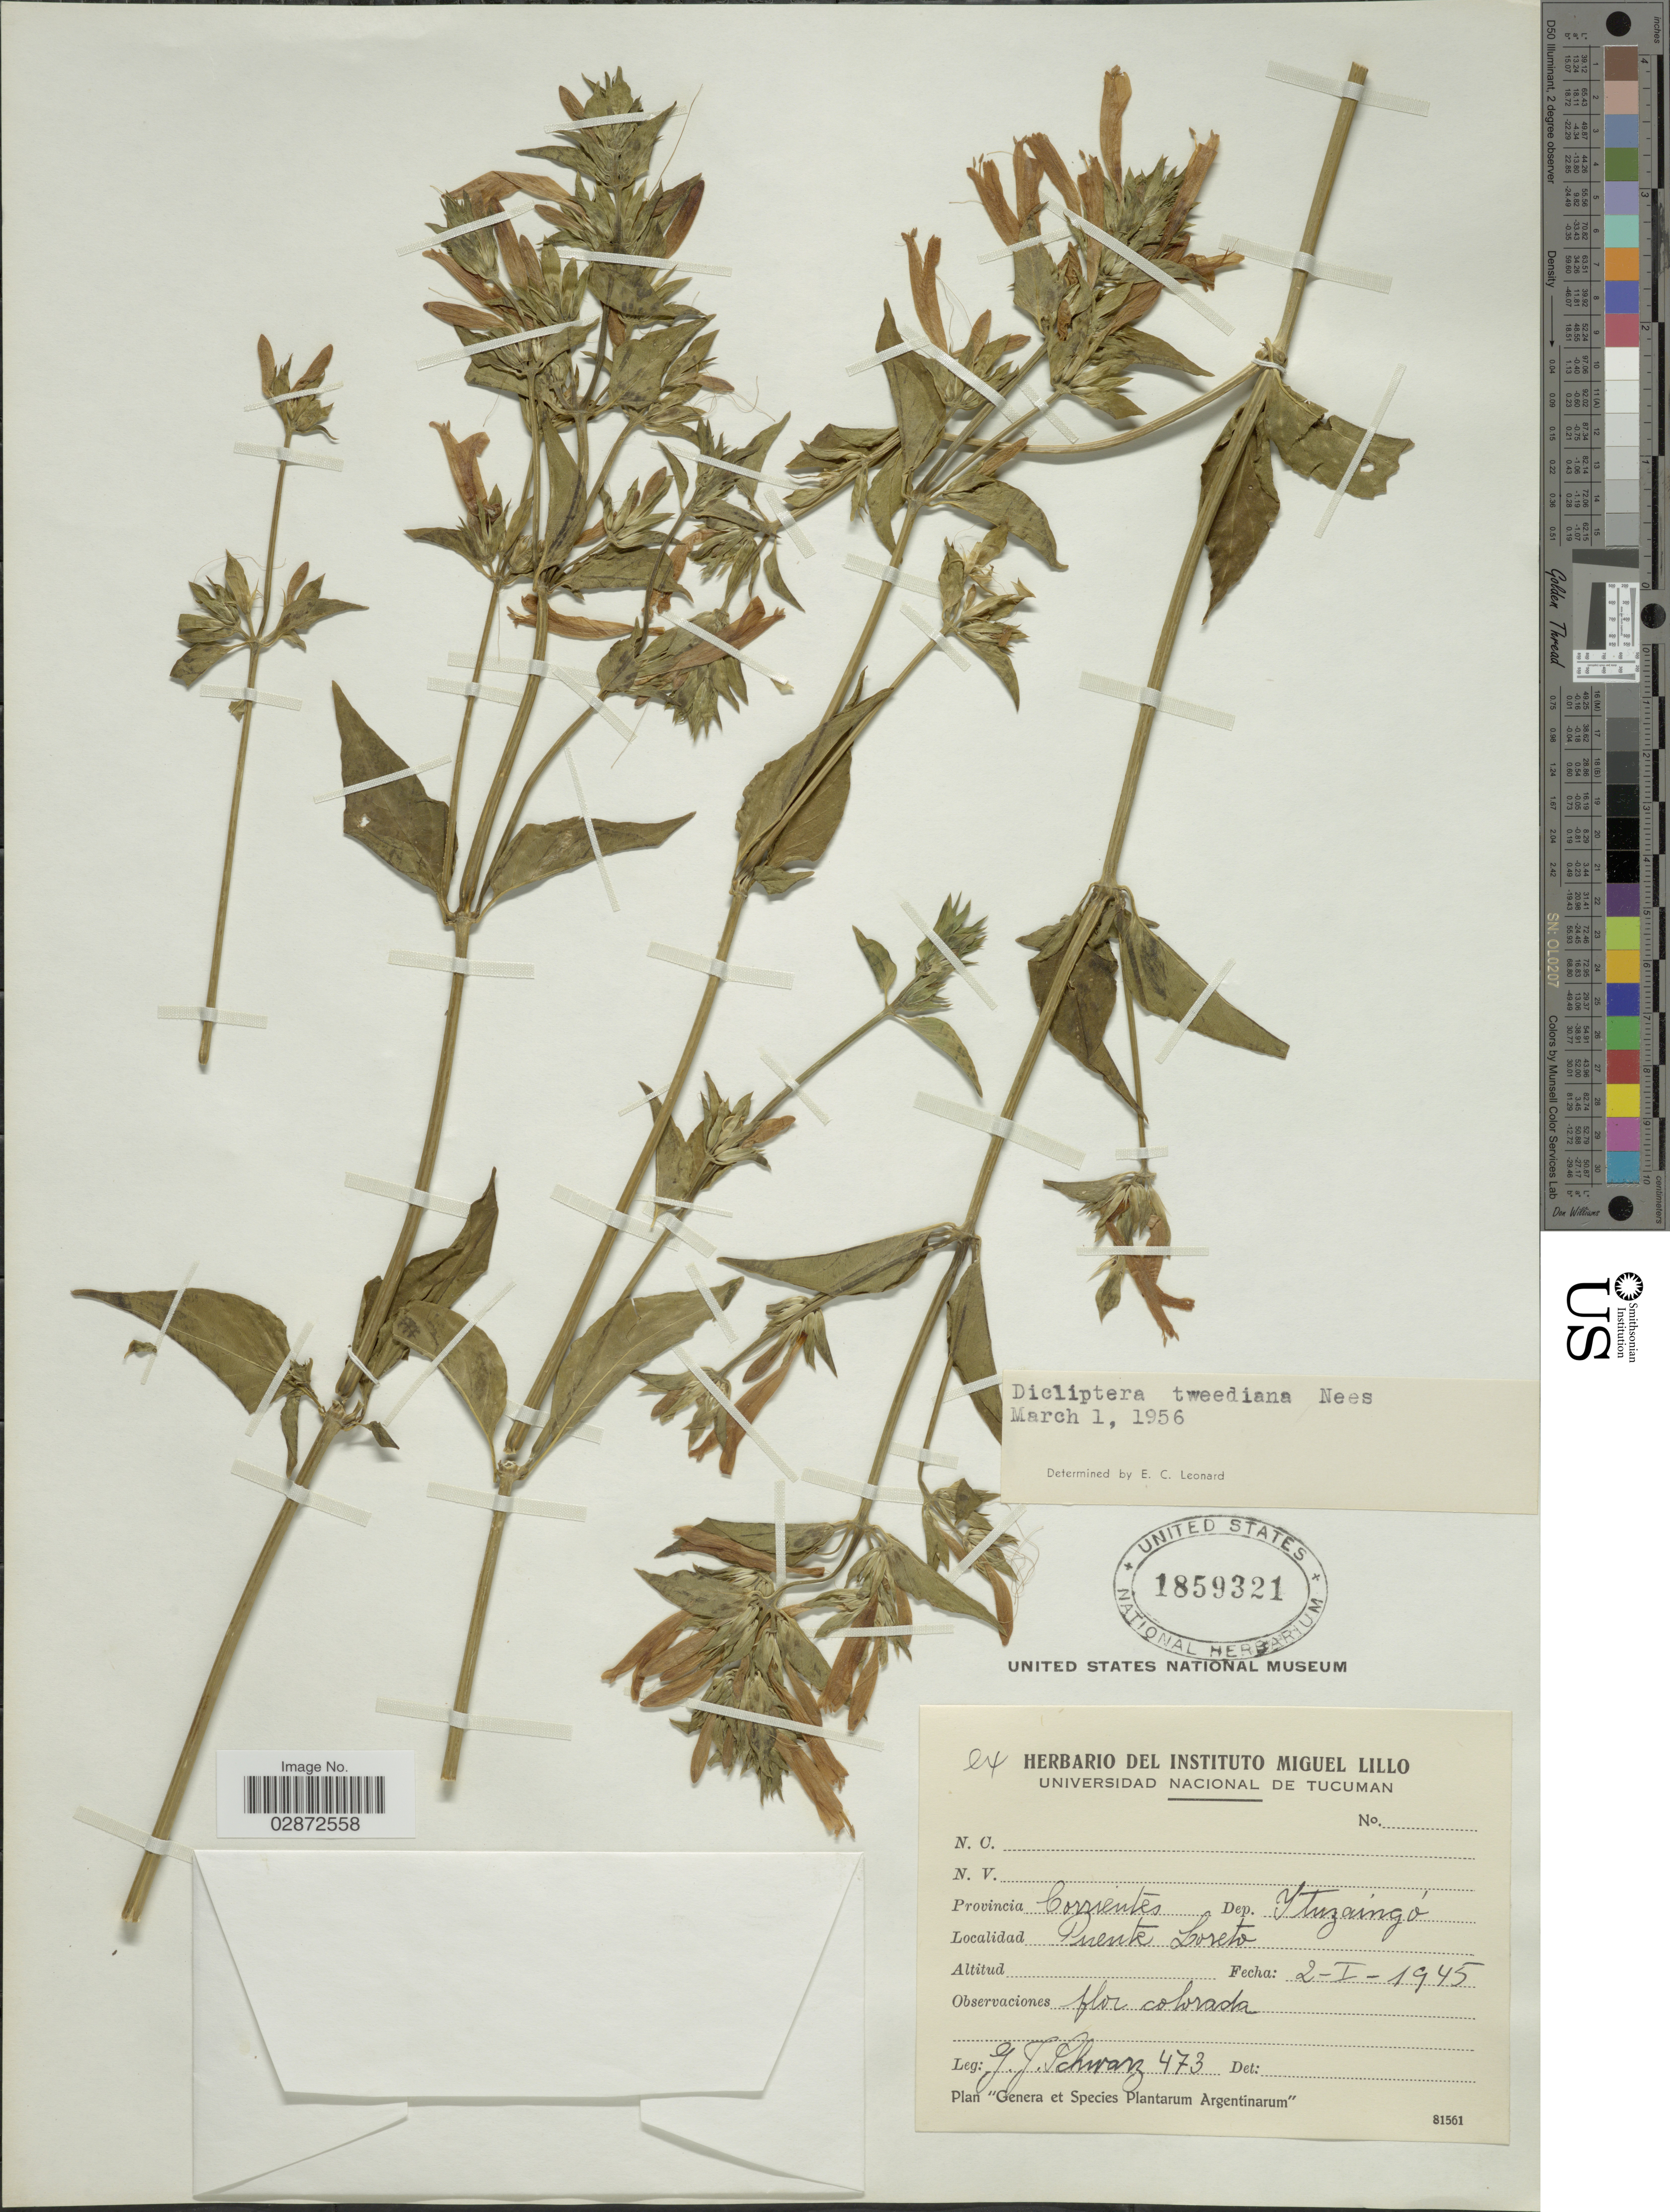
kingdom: Plantae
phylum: Tracheophyta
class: Magnoliopsida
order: Lamiales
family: Acanthaceae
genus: Dicliptera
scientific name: Dicliptera squarrosa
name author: Nees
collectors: J. Schwarz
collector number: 473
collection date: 1945-01-02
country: Argentina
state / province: Corrientes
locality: Dep. Ituzaingó. Puente Loreto.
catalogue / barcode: US 1859321